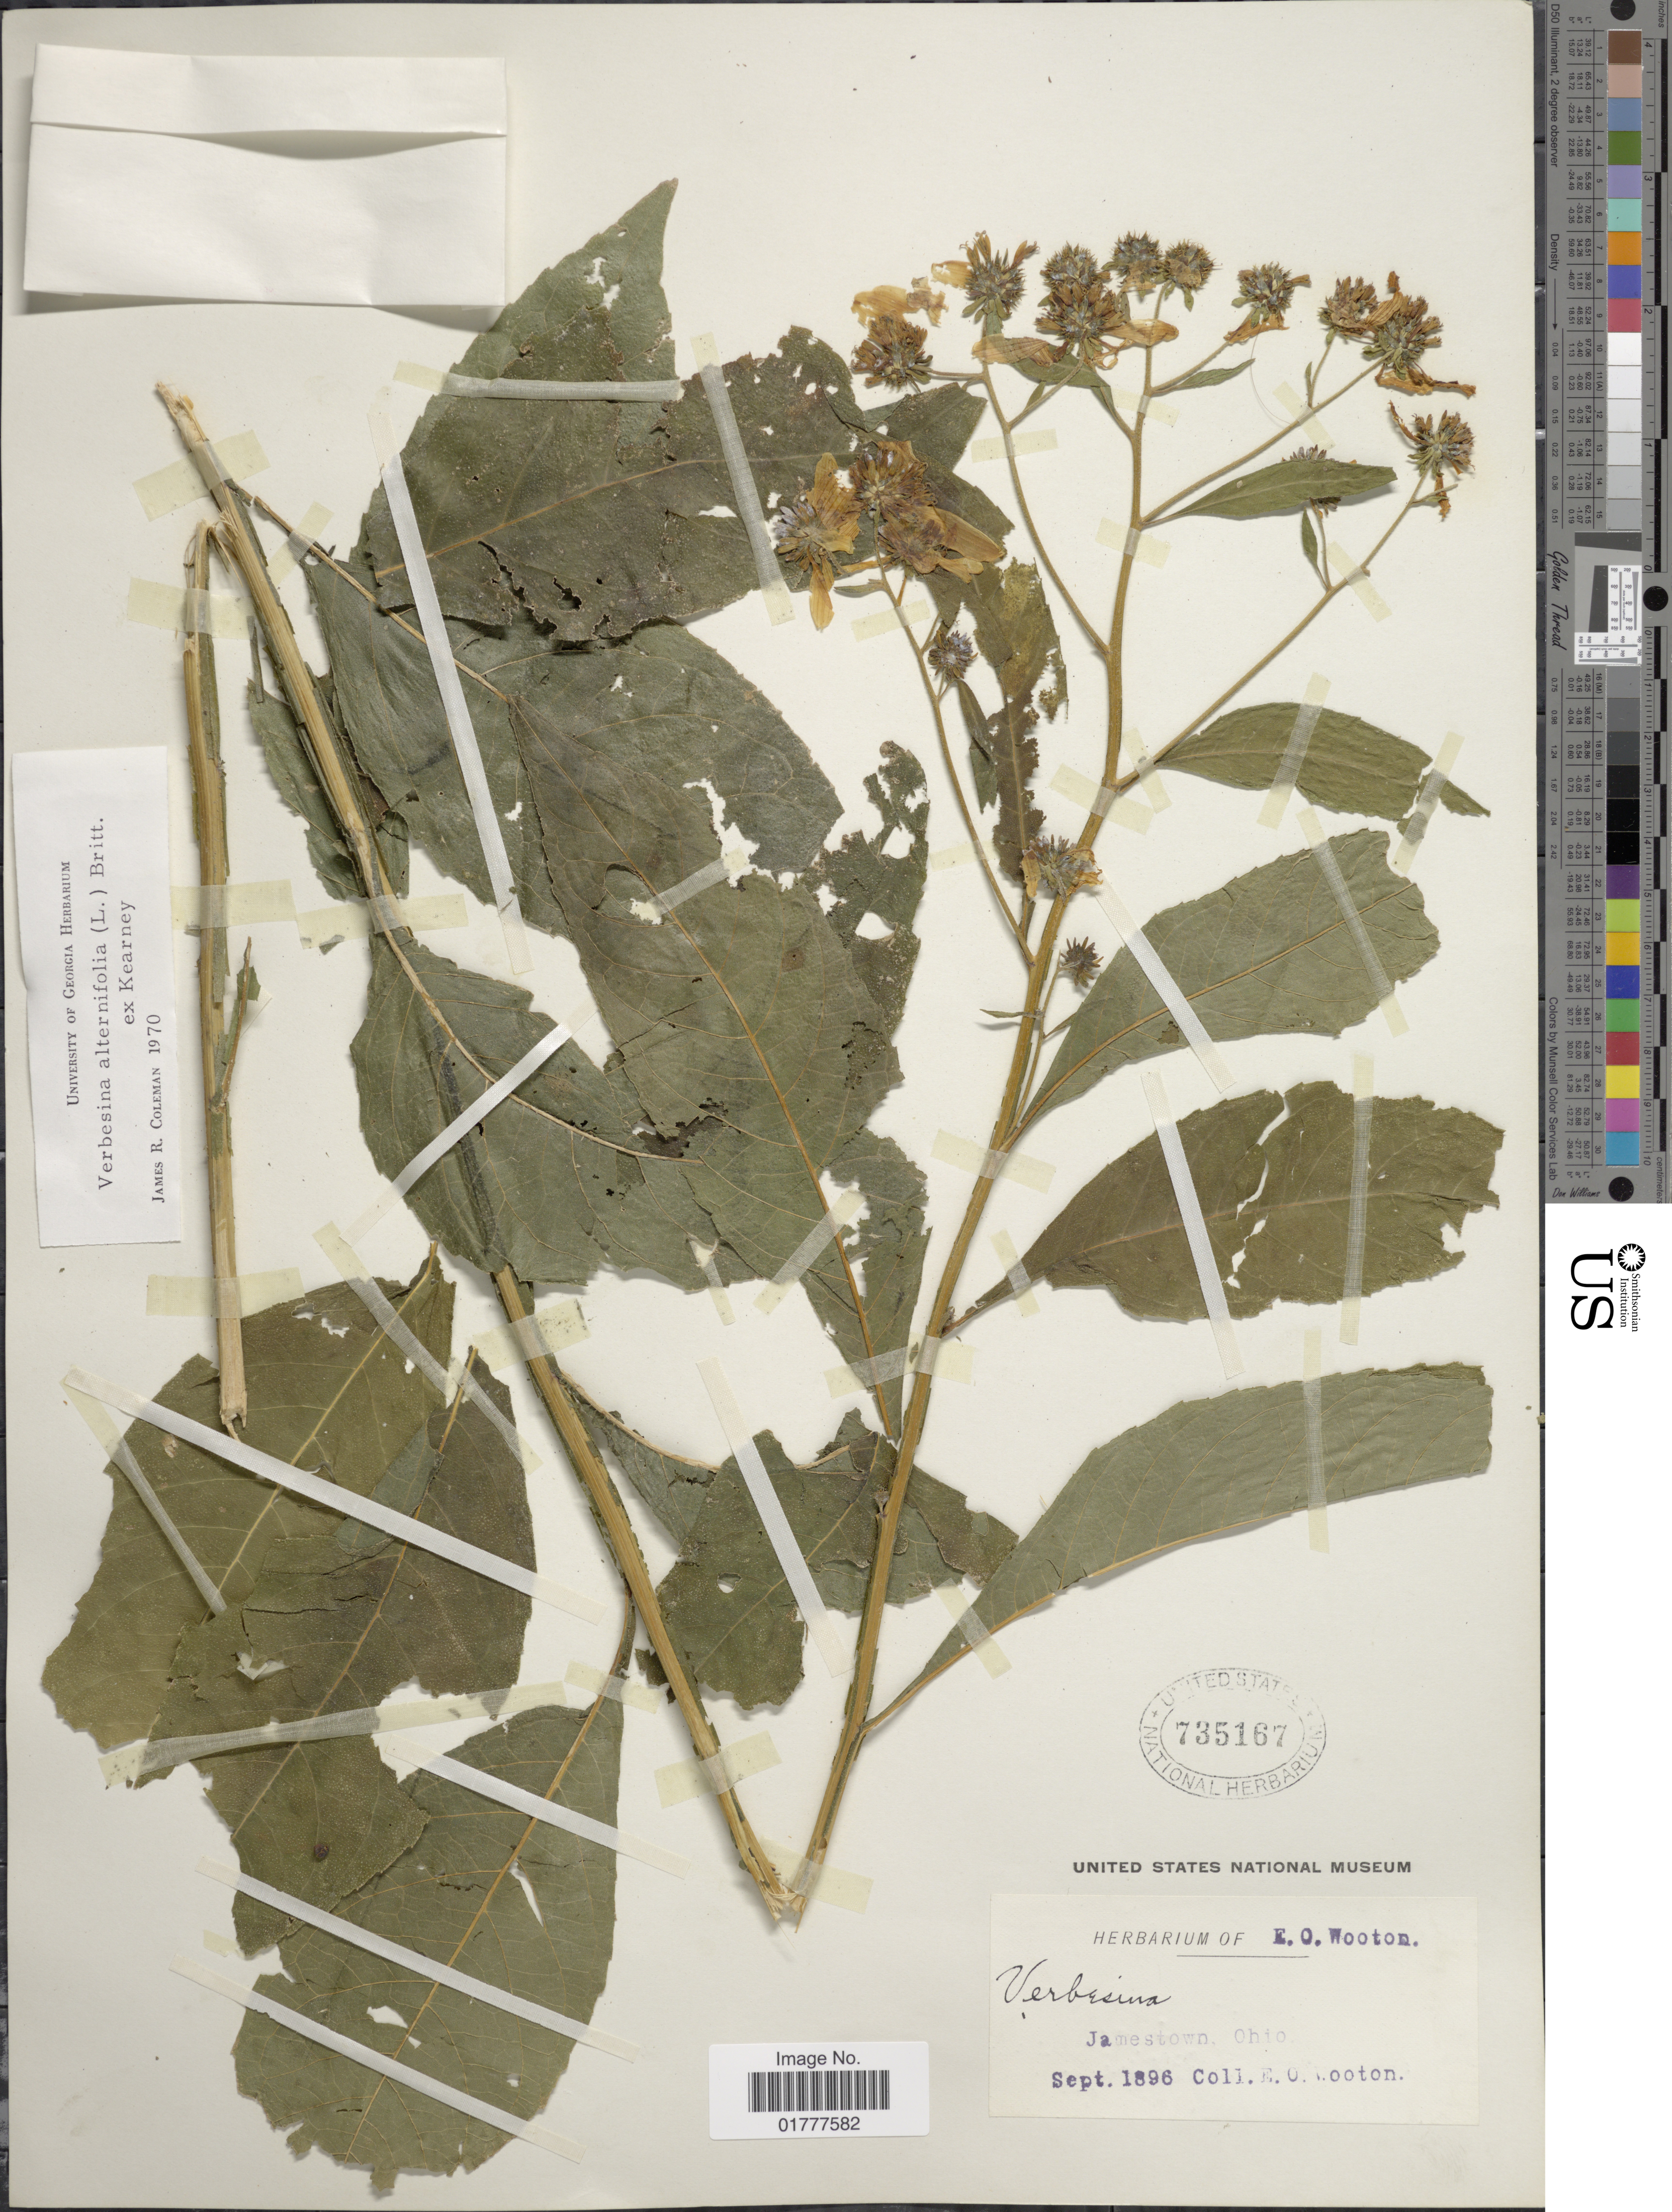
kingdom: Plantae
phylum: Tracheophyta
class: Magnoliopsida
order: Asterales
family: Asteraceae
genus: Actinomeris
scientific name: Actinomeris alternifolia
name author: (L.) DC.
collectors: E. O. Wooton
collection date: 1896-09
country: United States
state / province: Ohio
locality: Jamestown, Ohio.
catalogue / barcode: US 735167